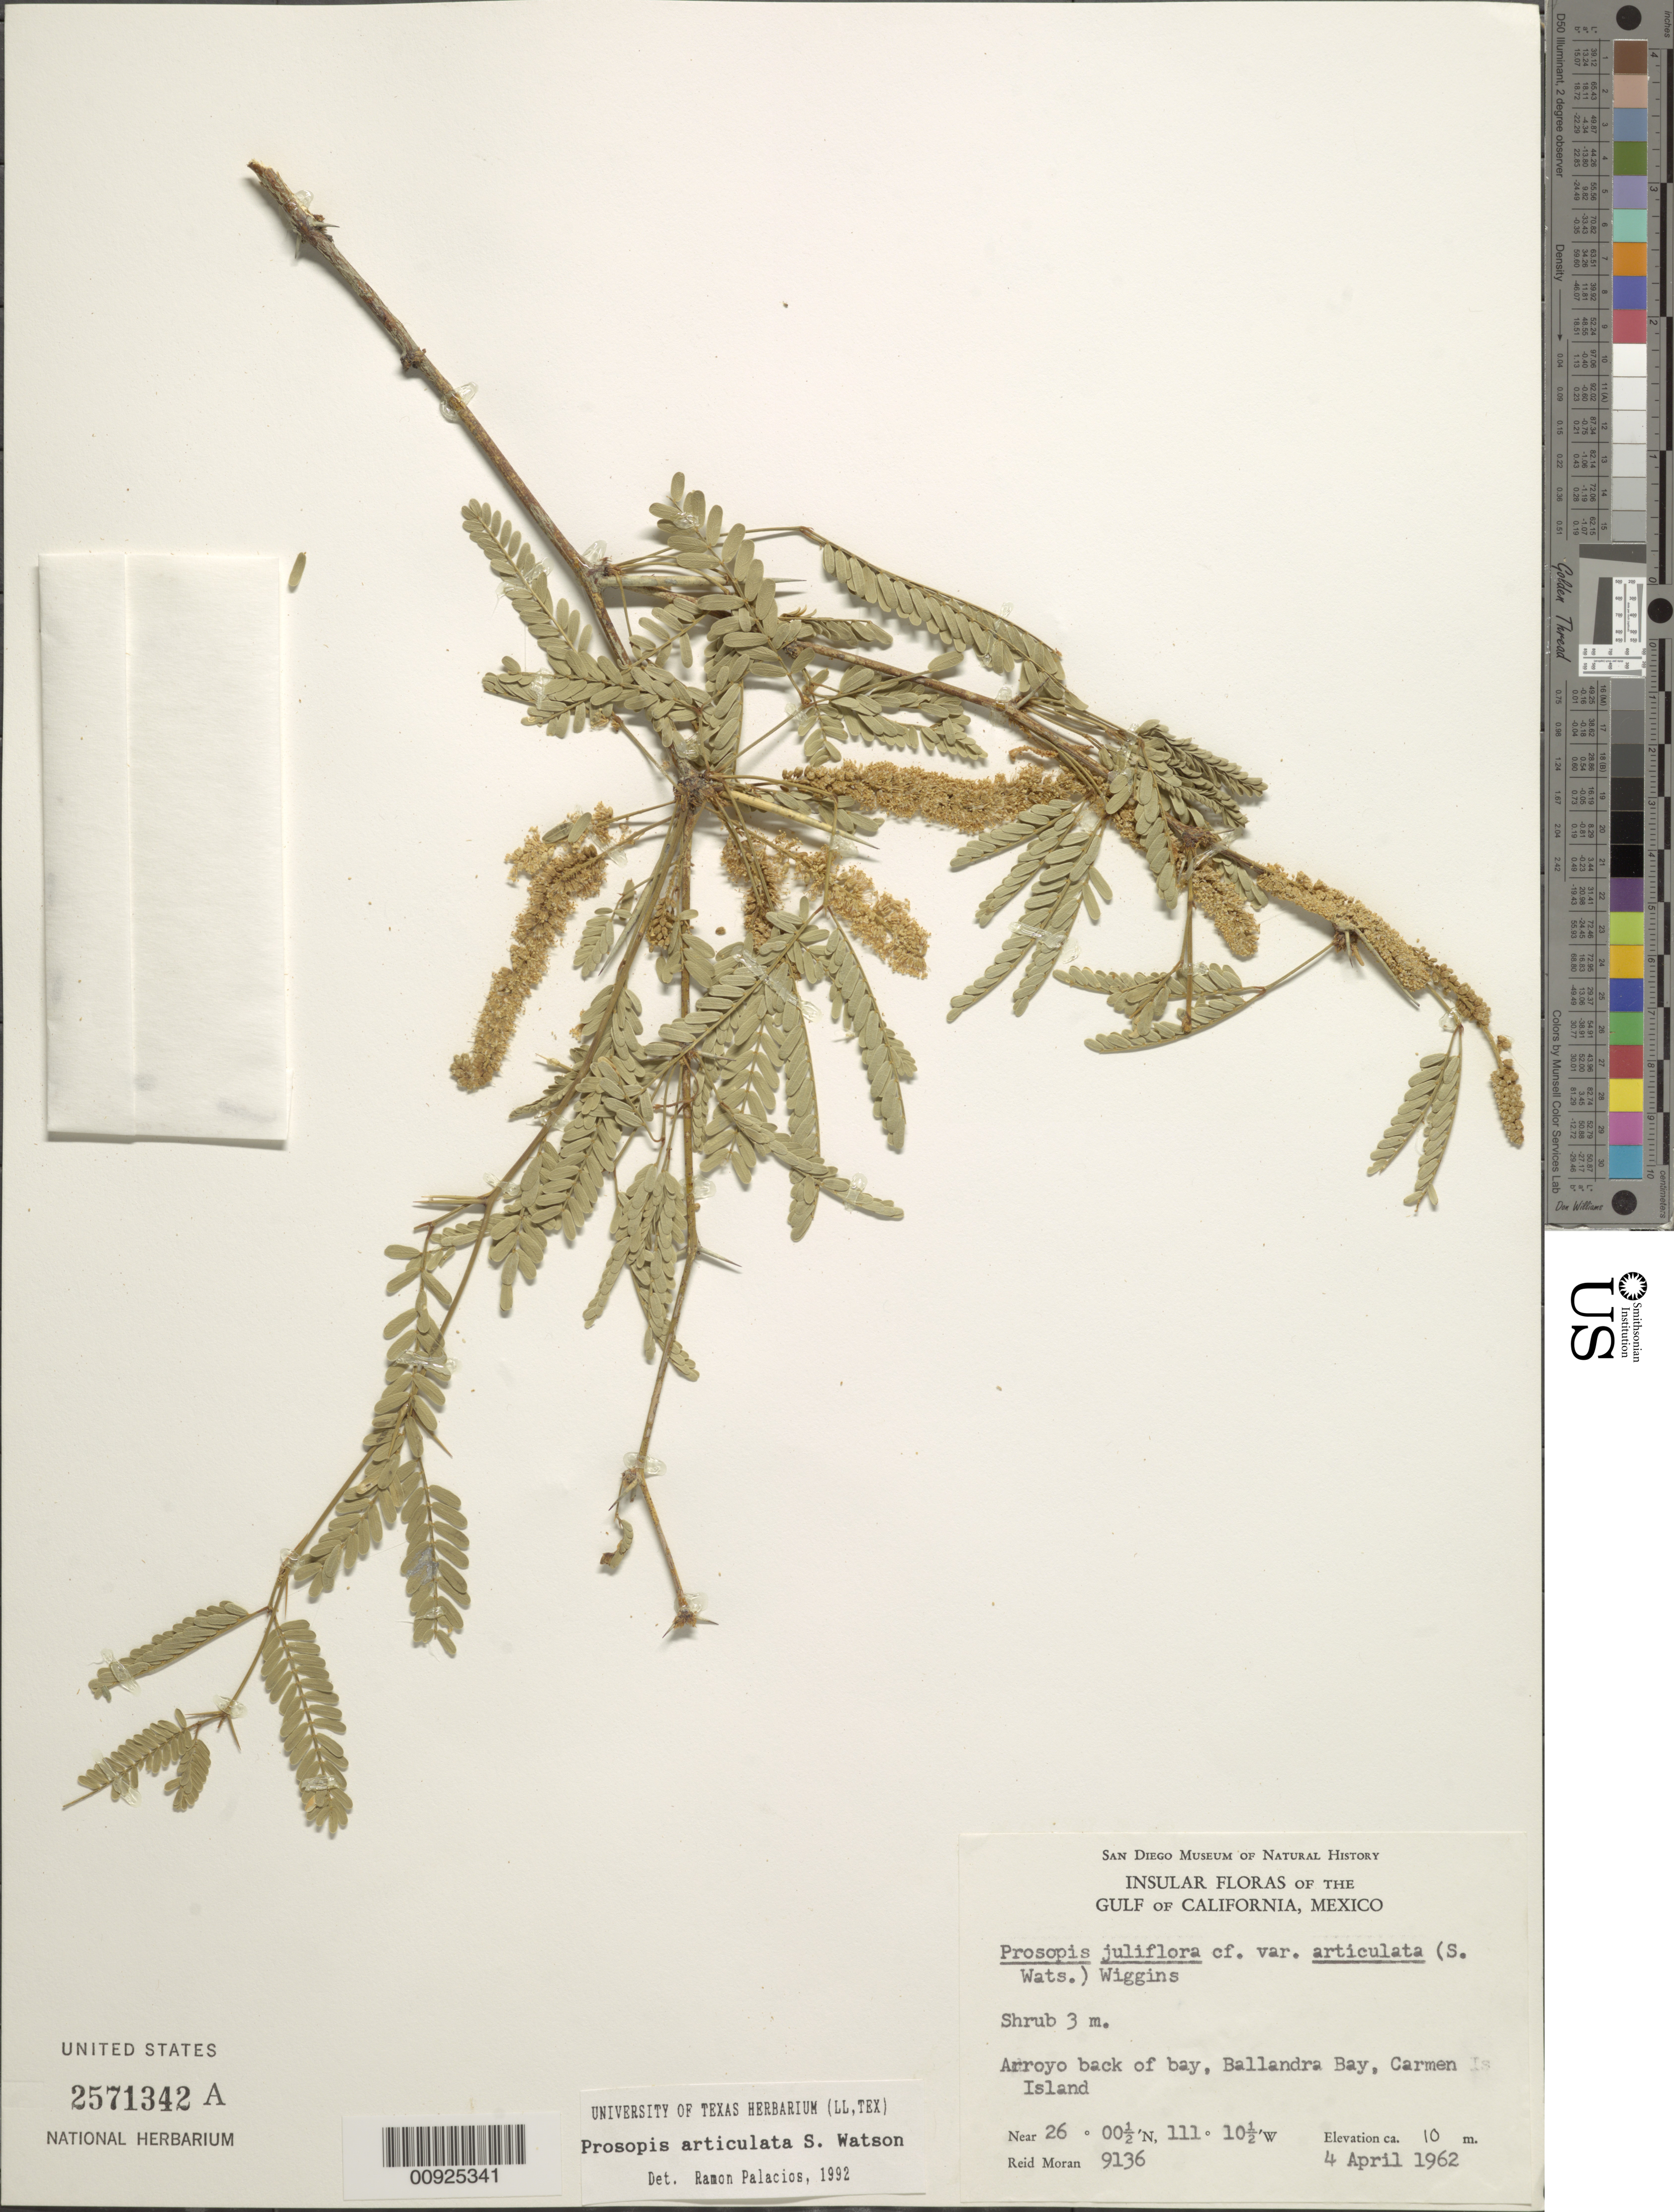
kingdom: Plantae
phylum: Tracheophyta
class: Magnoliopsida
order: Fabales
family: Fabaceae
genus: Neltuma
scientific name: Neltuma articulata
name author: (S. Watson) Britton & Rose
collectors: R. V. Moran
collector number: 9136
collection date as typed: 04 Apr 1962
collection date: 1962-04-04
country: Mexico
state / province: Baja California Sur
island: Carmen I.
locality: Arroyo back of bay, Ballandra Bay, Carmen Island.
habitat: Arroyo back of bay.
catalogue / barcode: US 2571342A